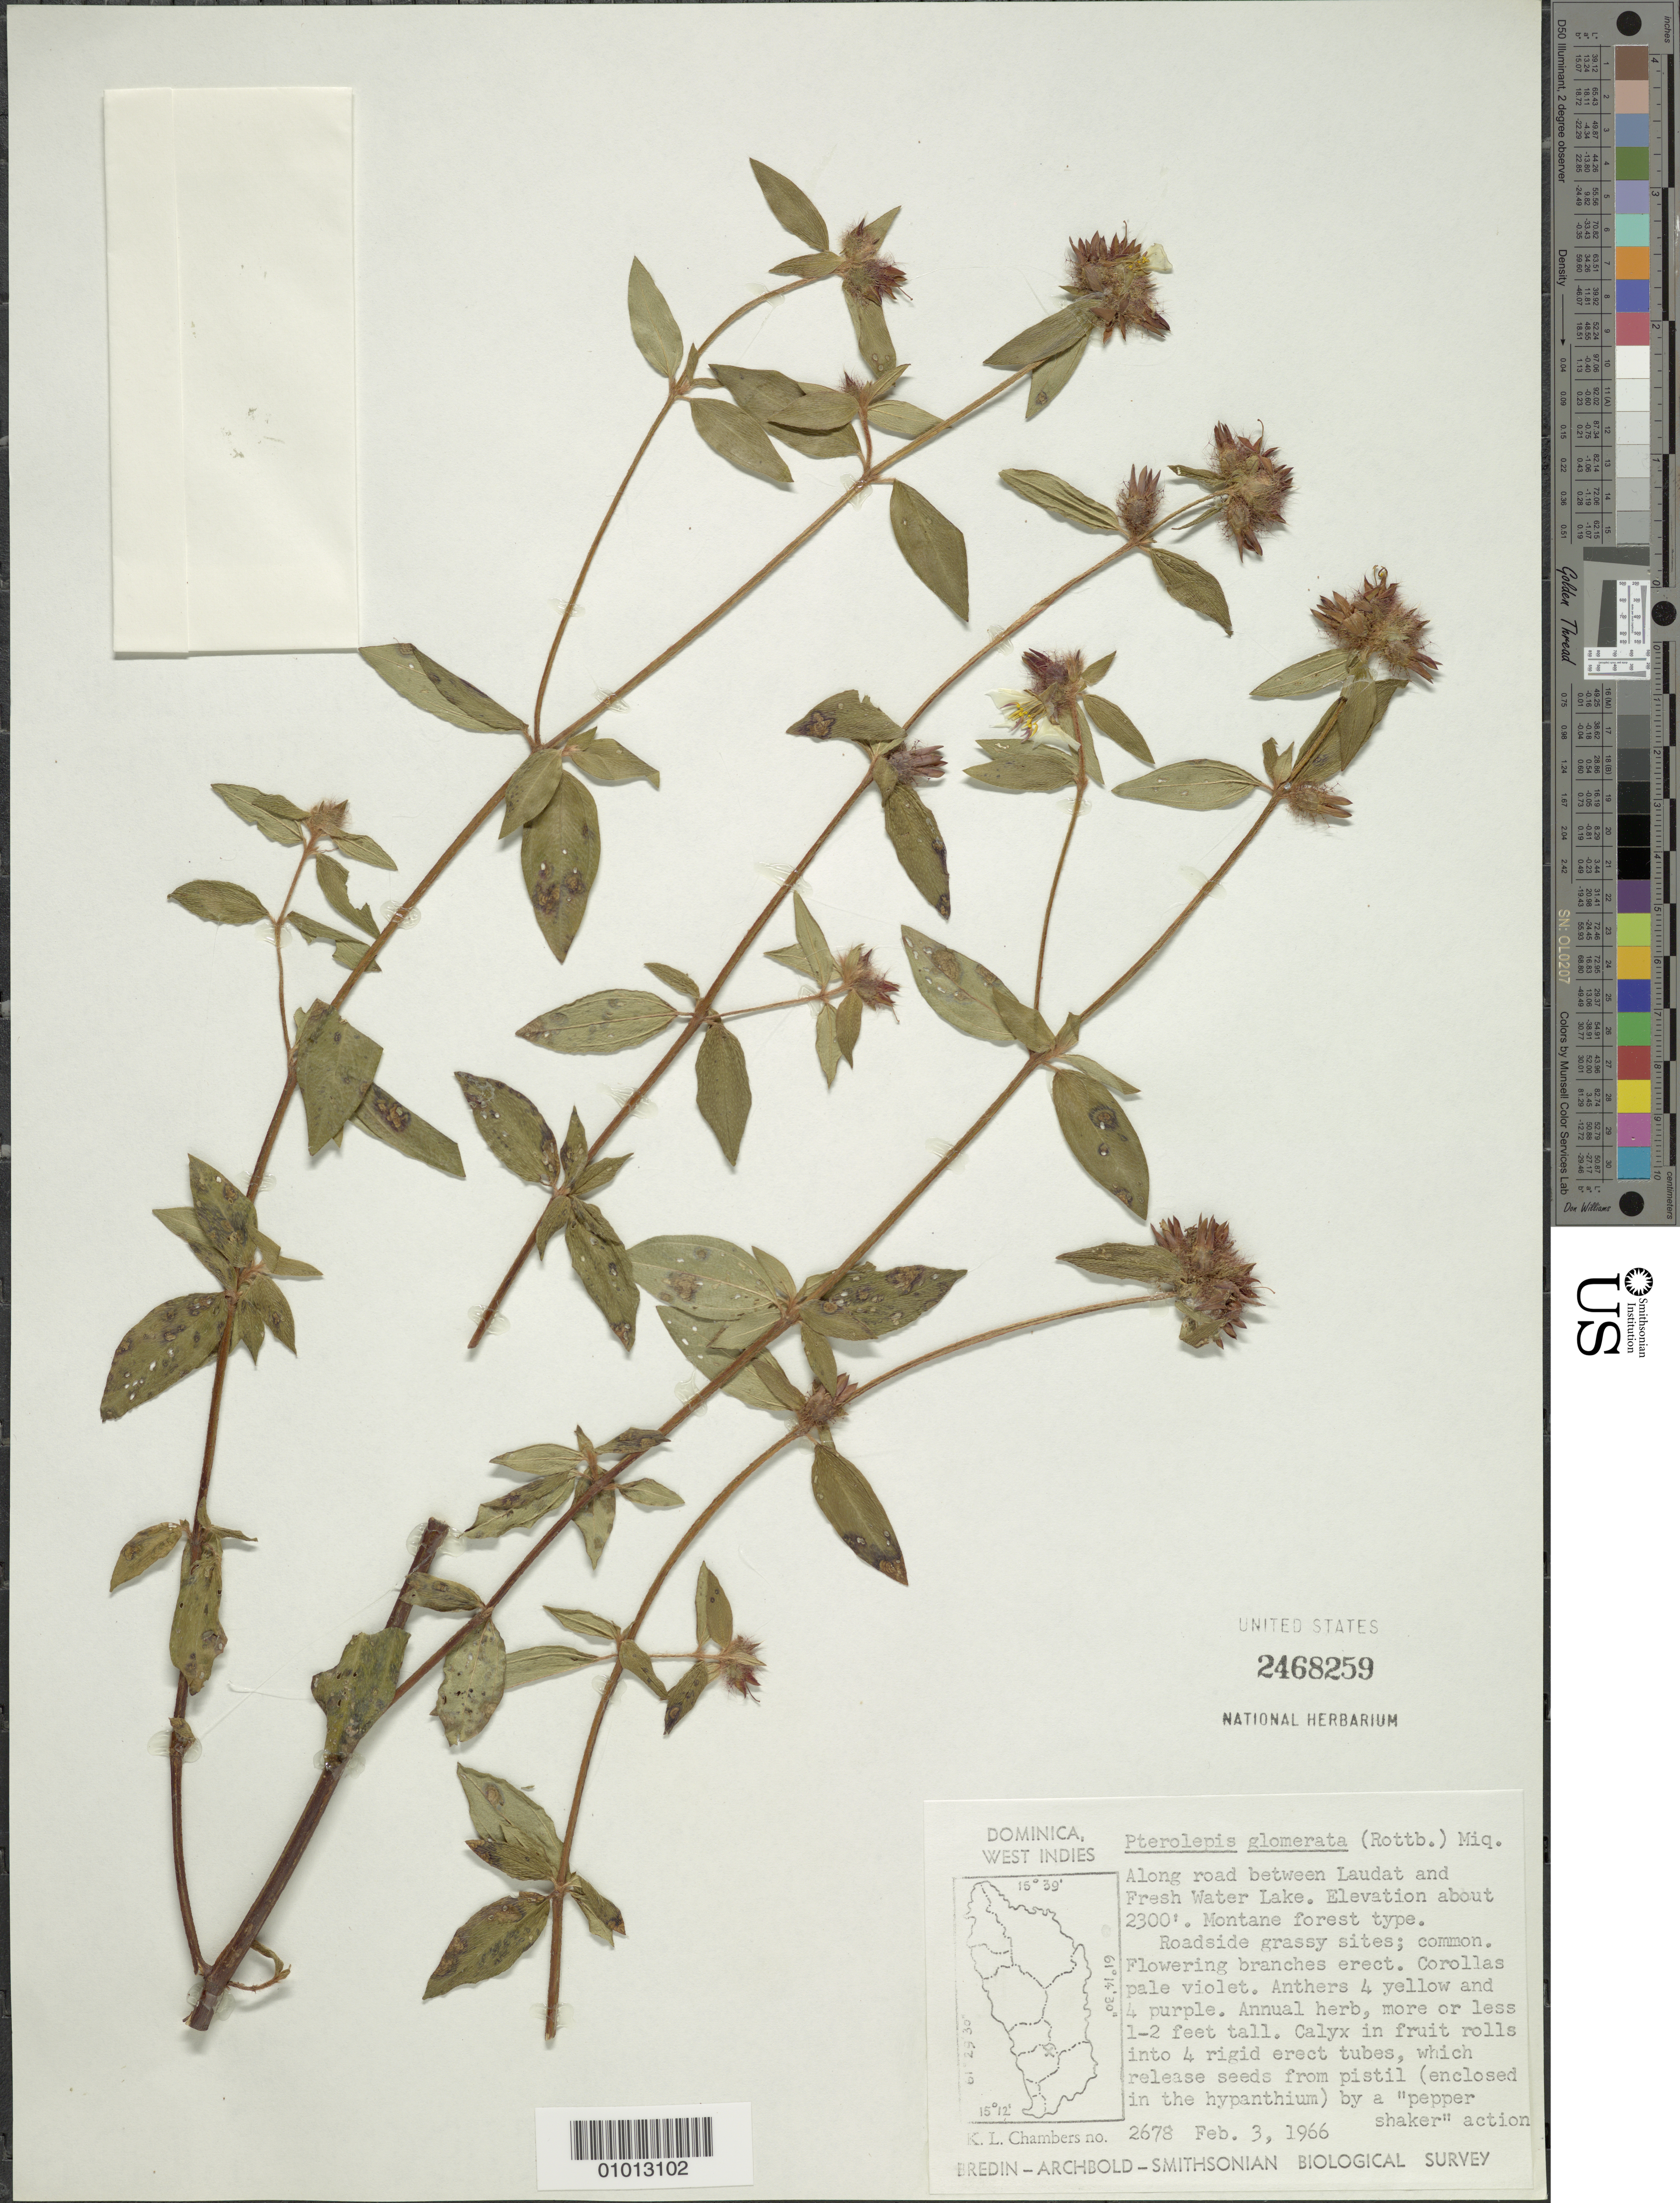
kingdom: Plantae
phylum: Tracheophyta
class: Magnoliopsida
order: Myrtales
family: Melastomataceae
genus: Pterolepis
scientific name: Pterolepis glomerata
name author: (Rottb.) Miq.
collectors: K. L. Chambers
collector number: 2678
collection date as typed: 03 Feb 1966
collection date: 1966-02-03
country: Dominica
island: Dominica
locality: Along road between Laudat and Fresh Water Lake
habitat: Montane forest type; roadside grassy sites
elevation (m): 701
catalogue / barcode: US 2468259